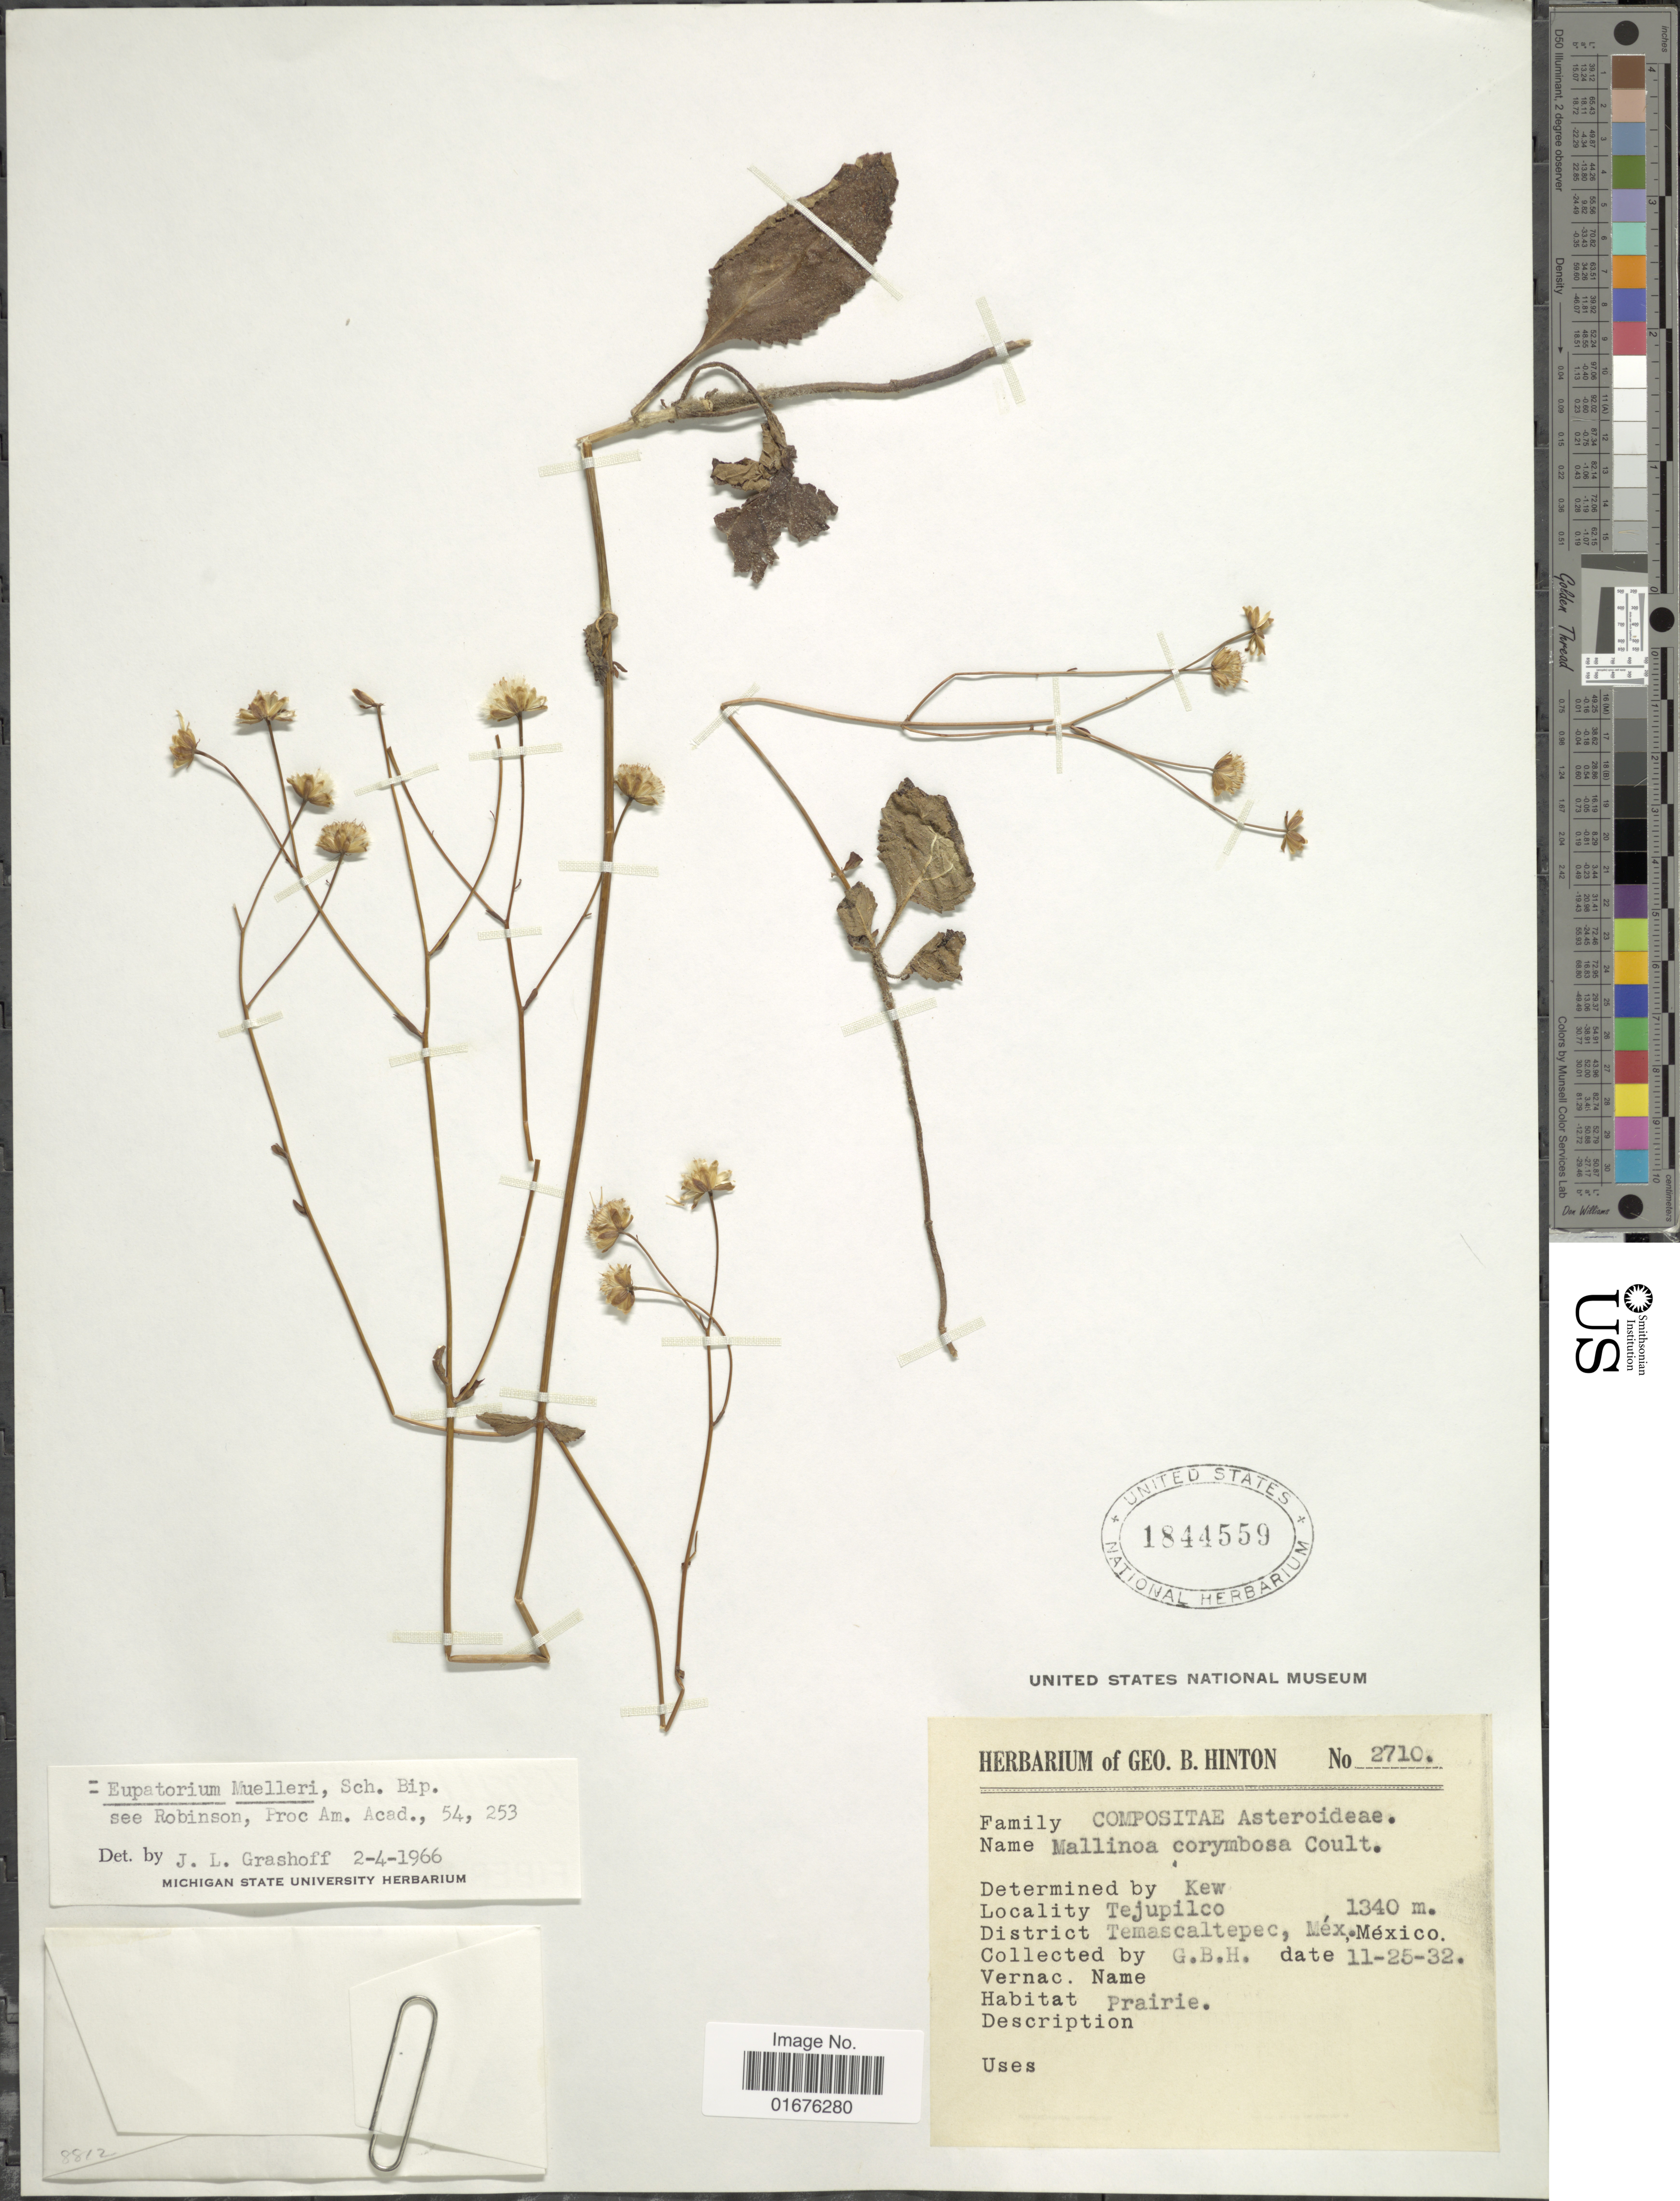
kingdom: Plantae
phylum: Tracheophyta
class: Magnoliopsida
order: Asterales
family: Asteraceae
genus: Ageratina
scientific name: Ageratina muelleri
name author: (Sch. Bip. ex Klatt) R.M. King & H. Rob.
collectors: G. B. Hinton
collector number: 2710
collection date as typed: Transcribed d/m/y: 25/2/32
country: Mexico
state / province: México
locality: Tejupilco, District Temascaltepec, Prairie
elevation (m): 1340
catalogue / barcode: US 1844559